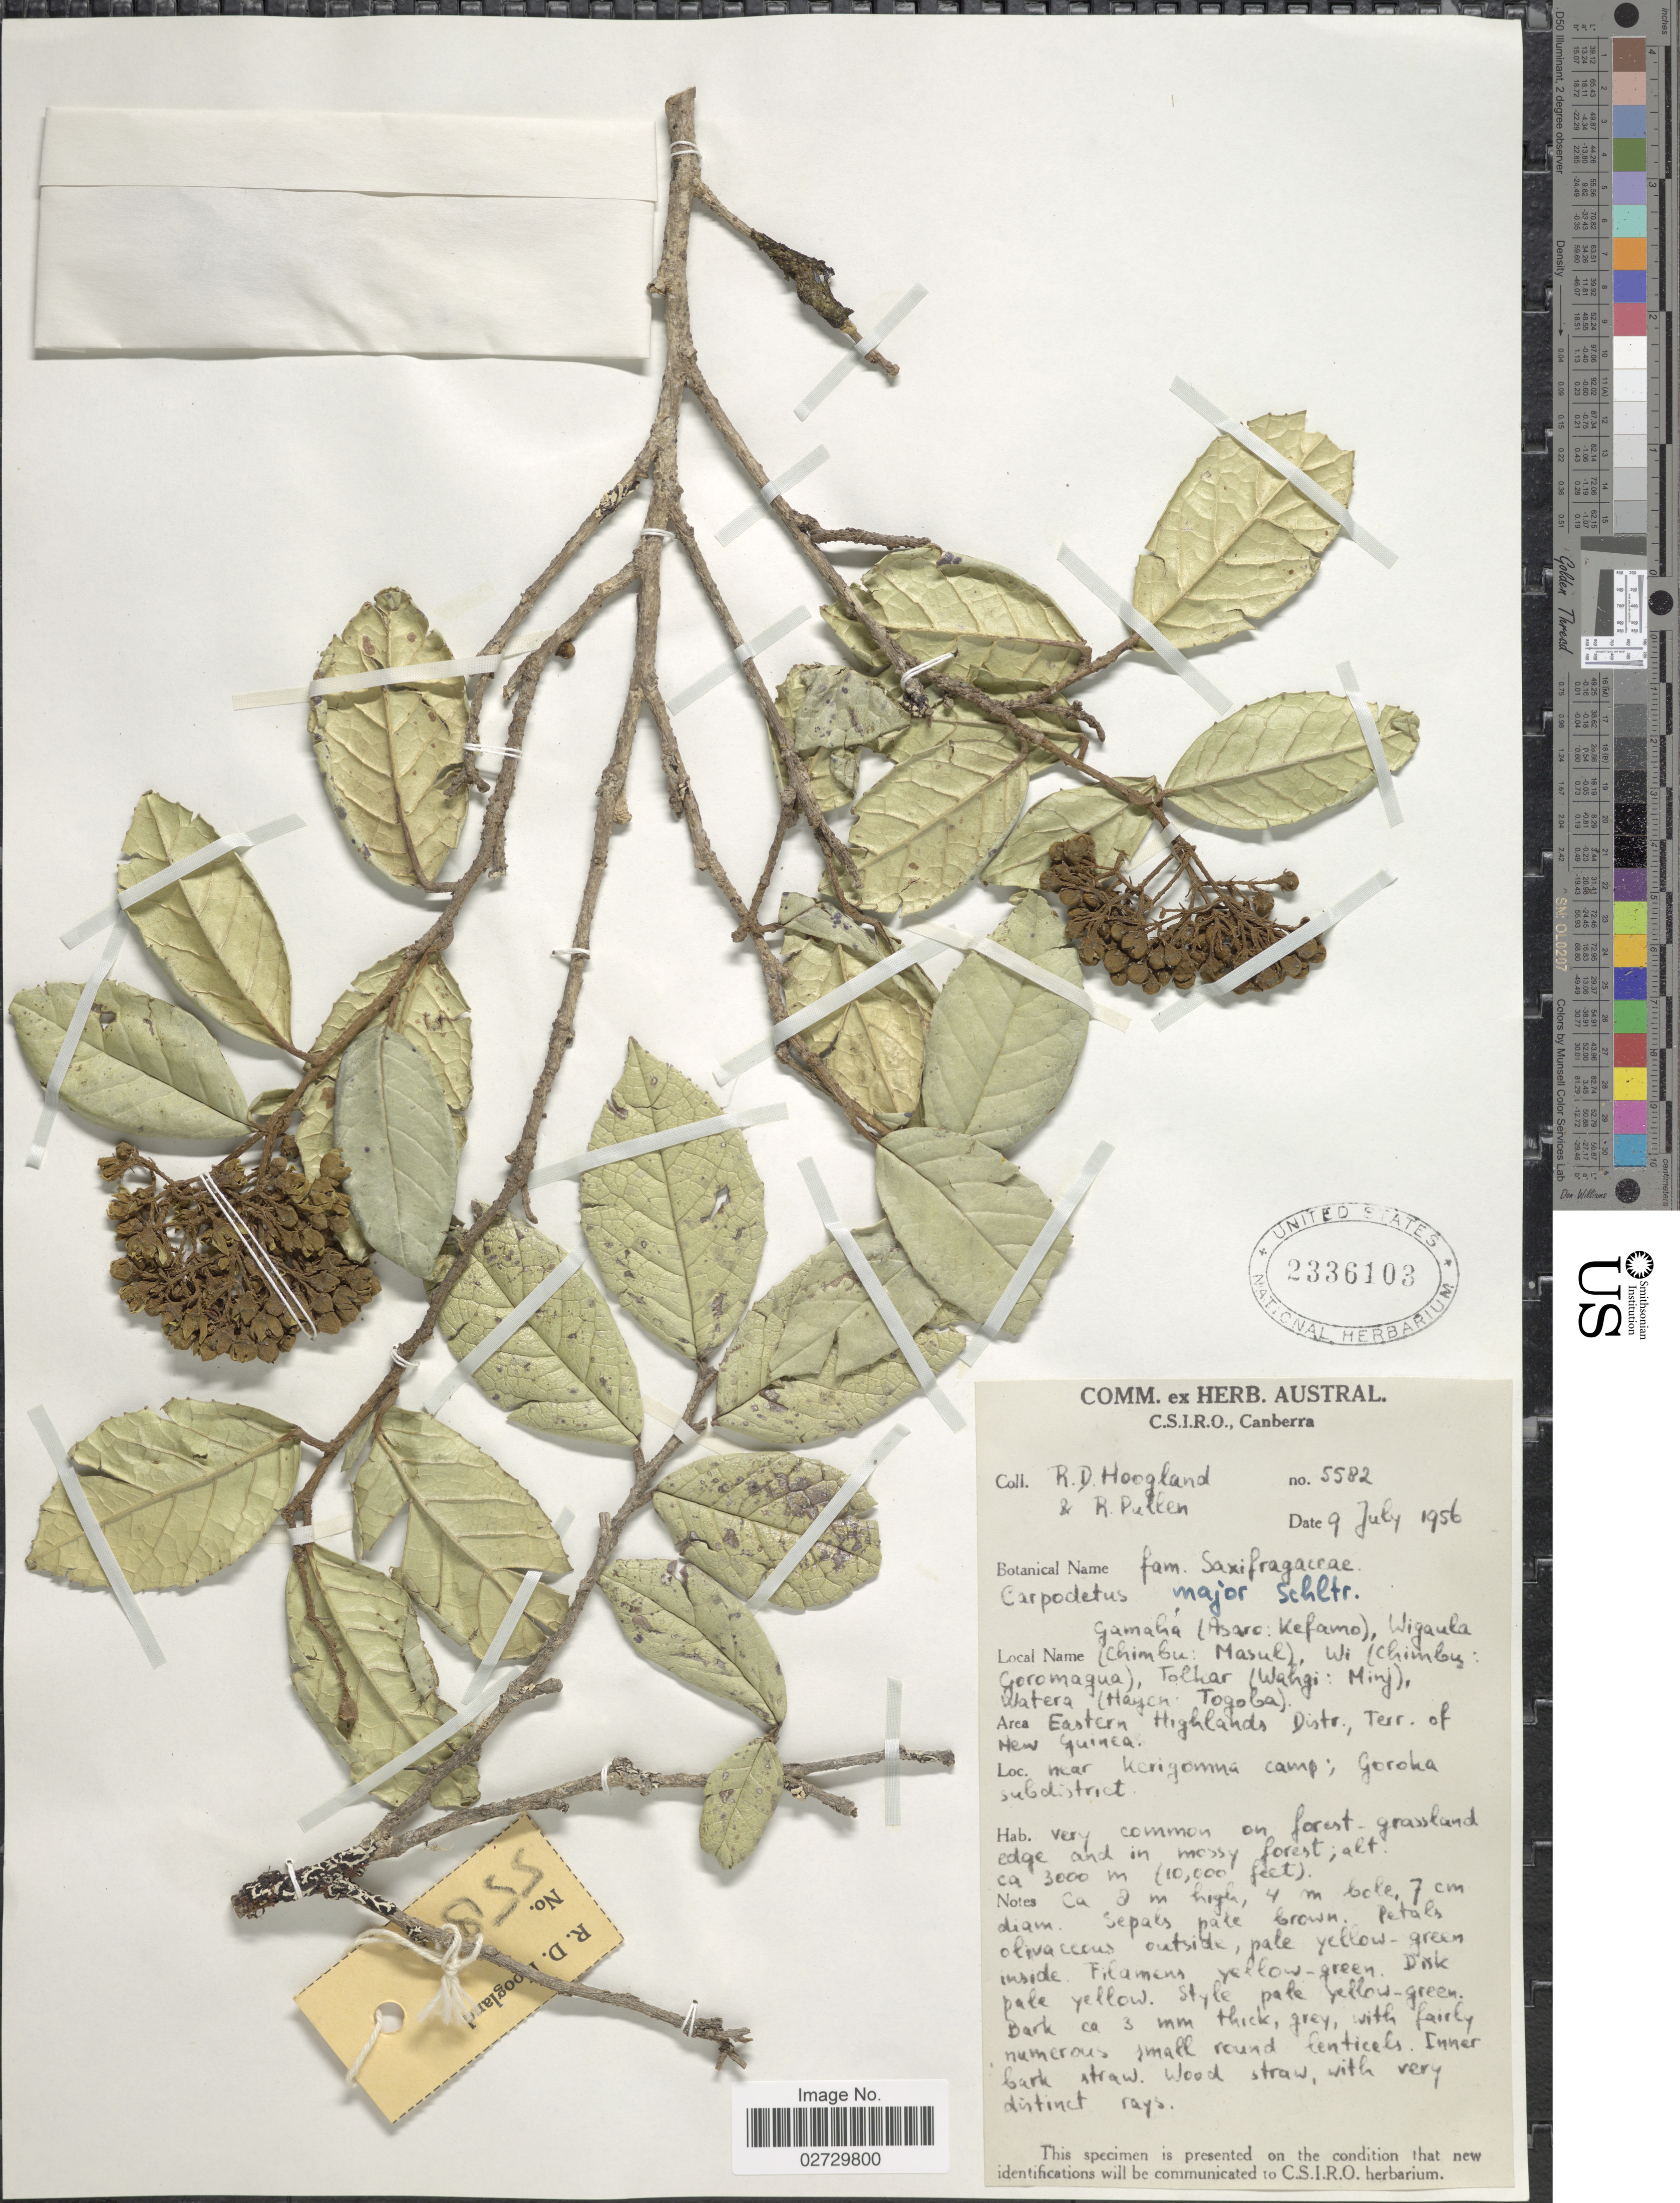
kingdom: Plantae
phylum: Tracheophyta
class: Magnoliopsida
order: Asterales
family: Rousseaceae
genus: Carpodetus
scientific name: Carpodetus major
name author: Schltr.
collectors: R. D. Hoogland & R. Pullen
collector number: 5582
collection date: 1956-07-09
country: Papua New Guinea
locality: Eastern Highlands Distr., Terr. of New Guinea, near Kerigomna camp, Goroka subdistrict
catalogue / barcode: US 2336103